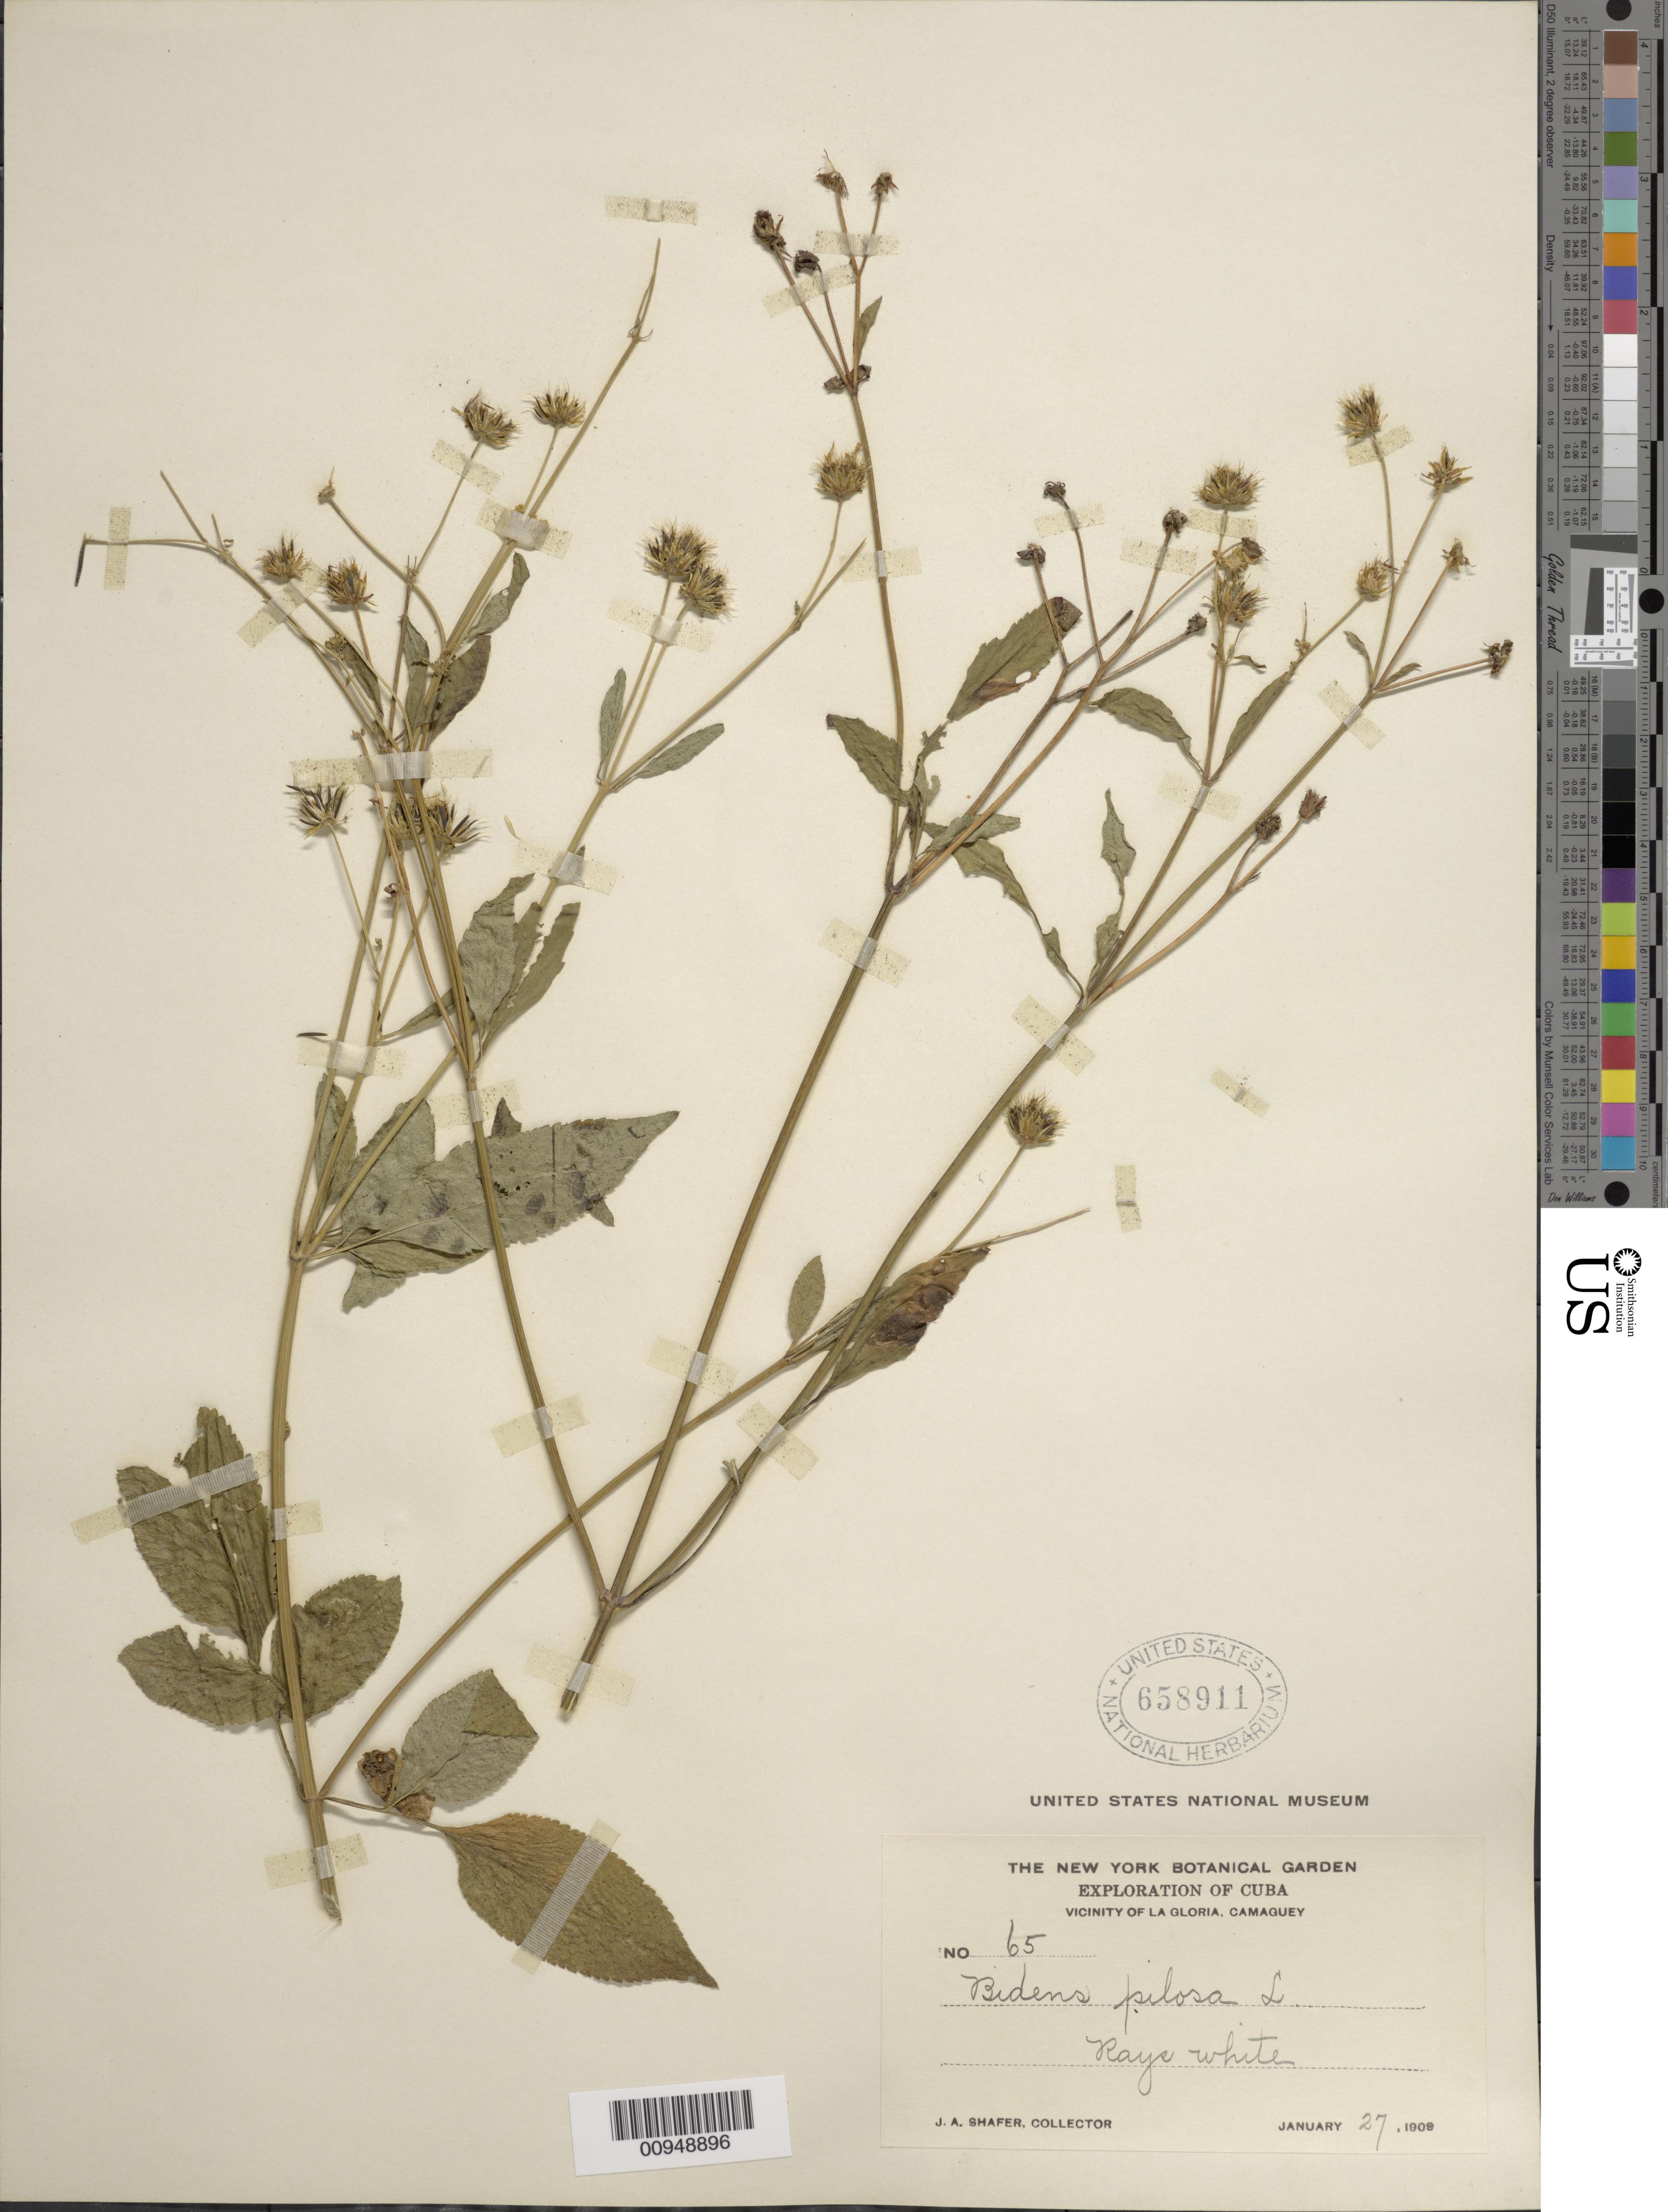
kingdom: Plantae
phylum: Tracheophyta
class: Magnoliopsida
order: Asterales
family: Asteraceae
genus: Bidens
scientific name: Bidens pilosa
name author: L.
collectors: J. A. Shafer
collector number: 65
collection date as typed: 27 Jan 1909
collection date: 1909-01-27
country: Cuba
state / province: Camagüey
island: Cuba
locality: Vicinity of La Gloria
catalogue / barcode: US 658911